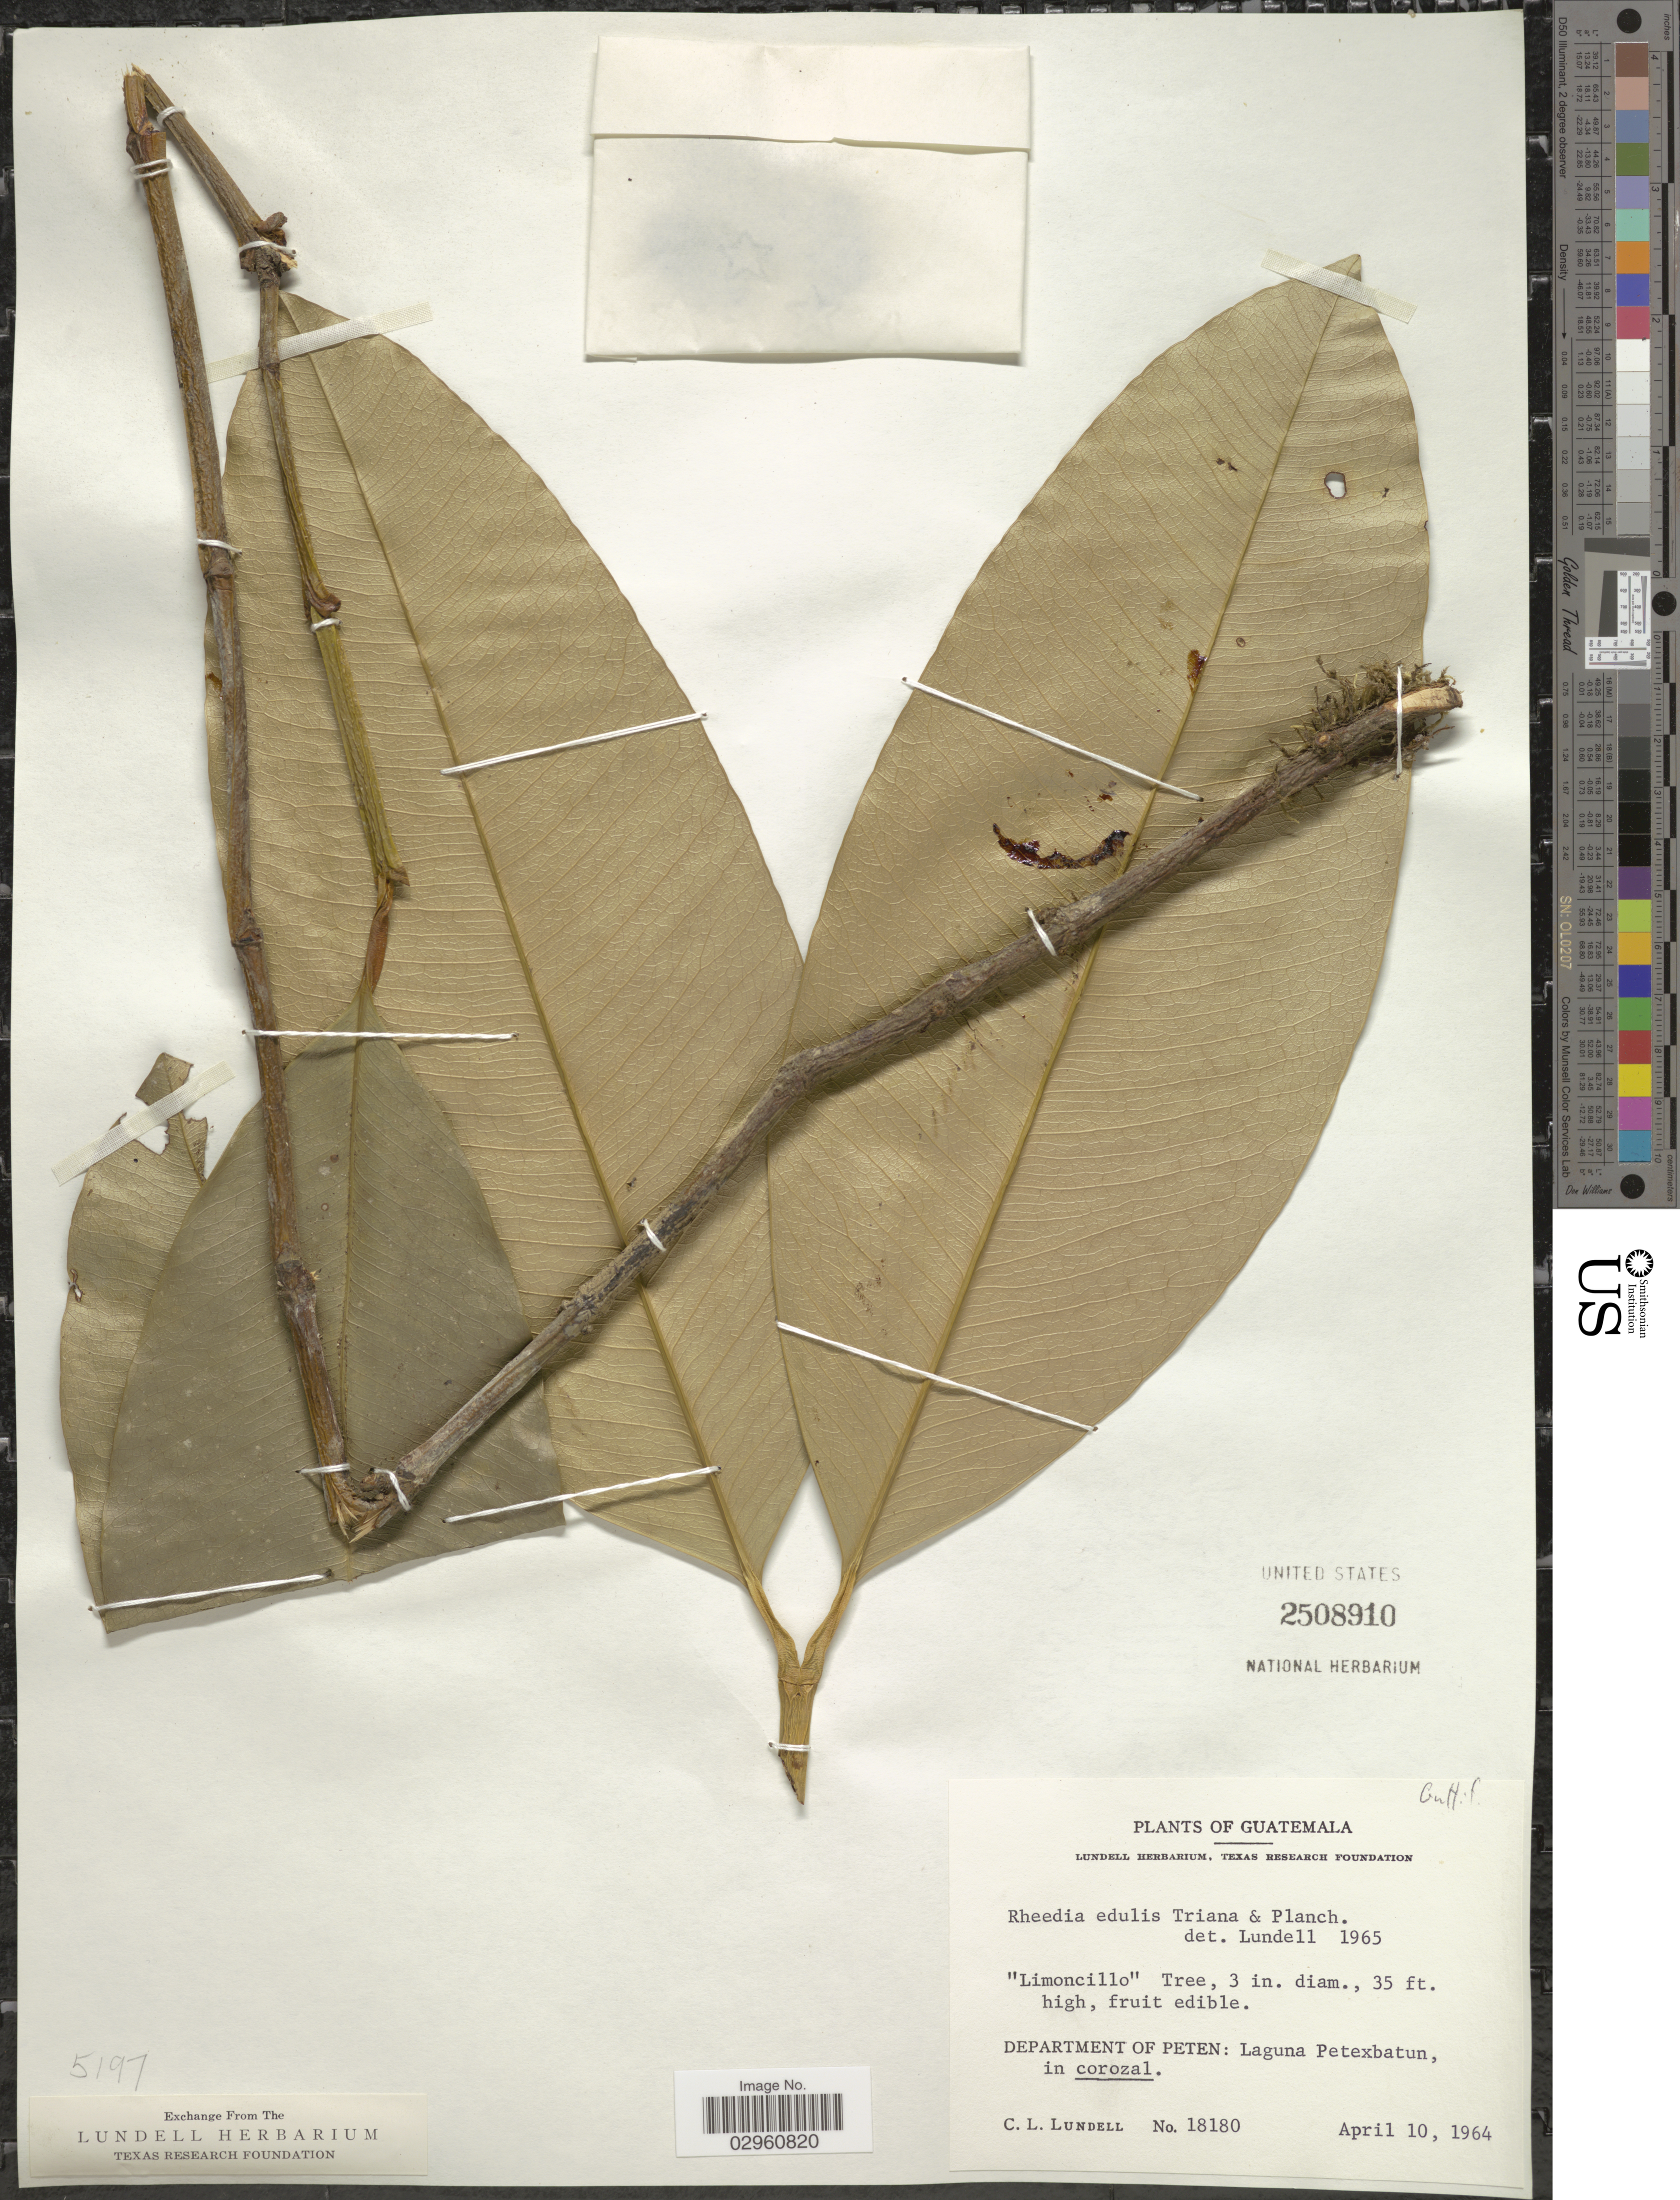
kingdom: Plantae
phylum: Tracheophyta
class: Magnoliopsida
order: Malpighiales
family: Clusiaceae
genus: Garcinia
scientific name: Garcinia intermedia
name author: (Pittier) Hammel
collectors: C. L. Lundell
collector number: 18180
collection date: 1964-04-10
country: Guatemala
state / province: El Petén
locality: Department of Peten: Laguna Petexbatun, in corozal.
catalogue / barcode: US 2508910